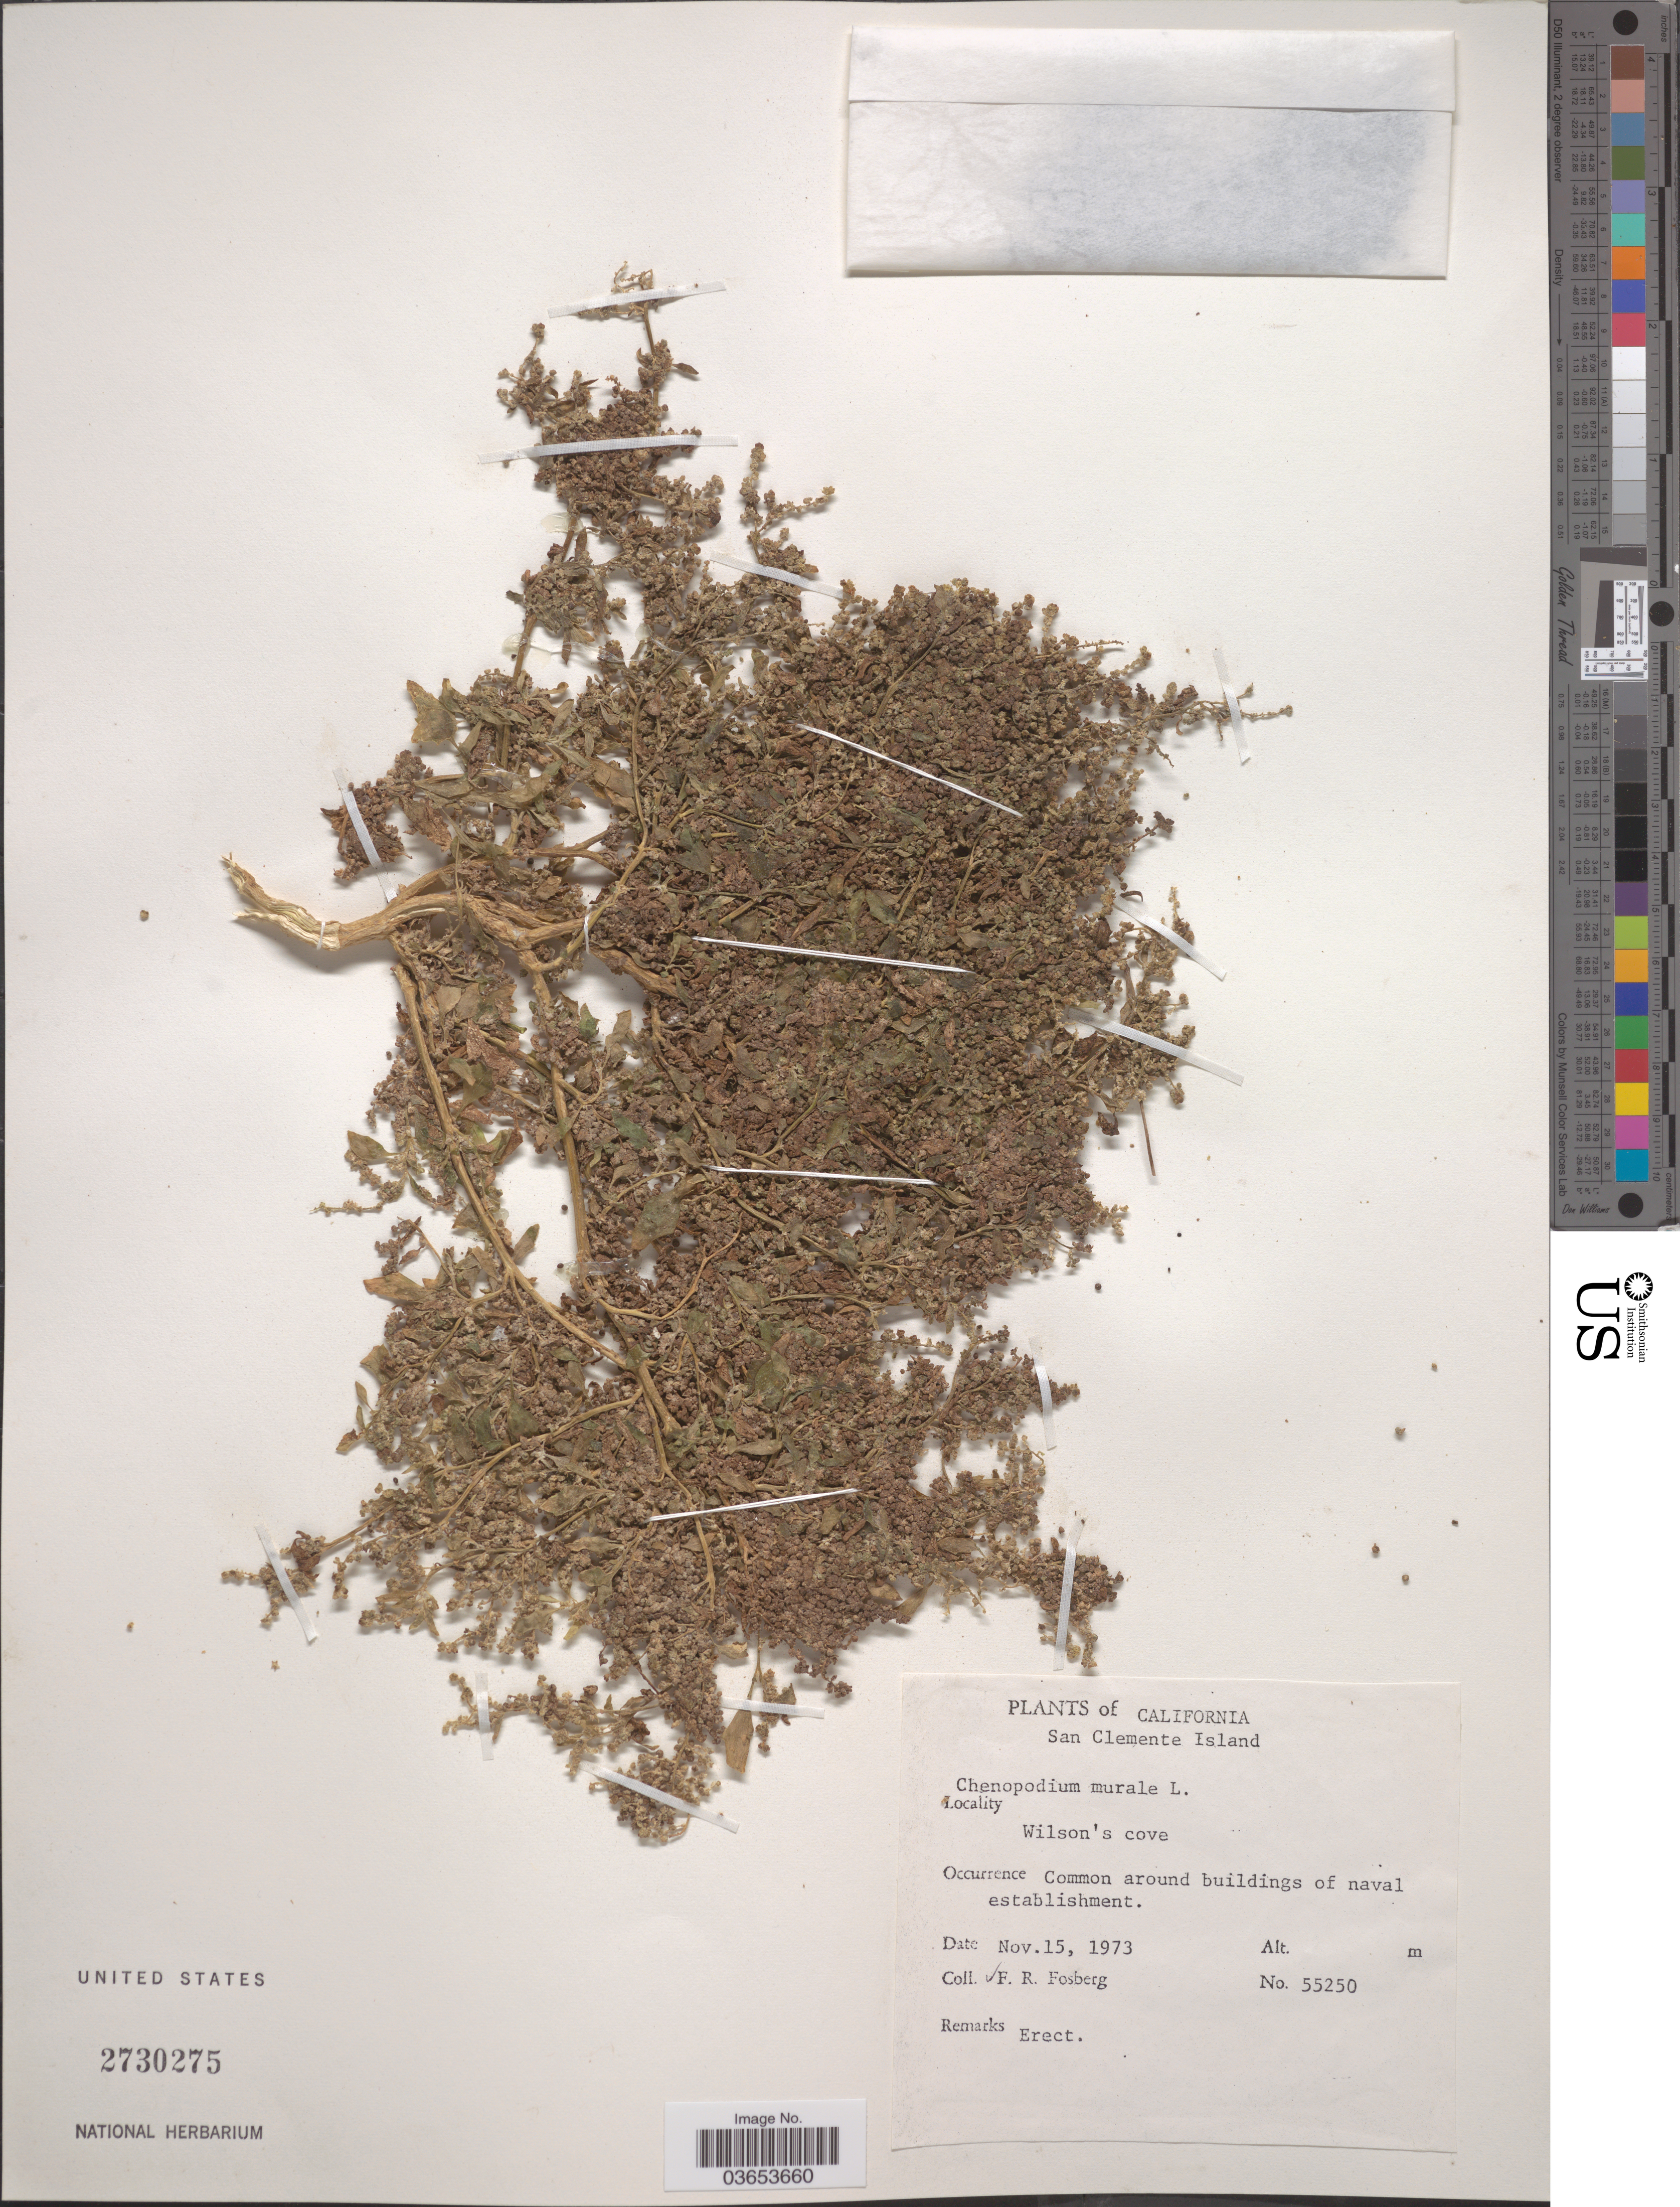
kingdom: Plantae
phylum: Tracheophyta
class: Magnoliopsida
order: Caryophyllales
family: Amaranthaceae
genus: Chenopodium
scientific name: Chenopodium murale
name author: L.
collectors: F. R. Fosberg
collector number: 55250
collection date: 1973-11-15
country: United States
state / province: California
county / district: Los Angeles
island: San Clemente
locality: San Clemente Island. Wilson's cove. Around buildings.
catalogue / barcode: US 2730275